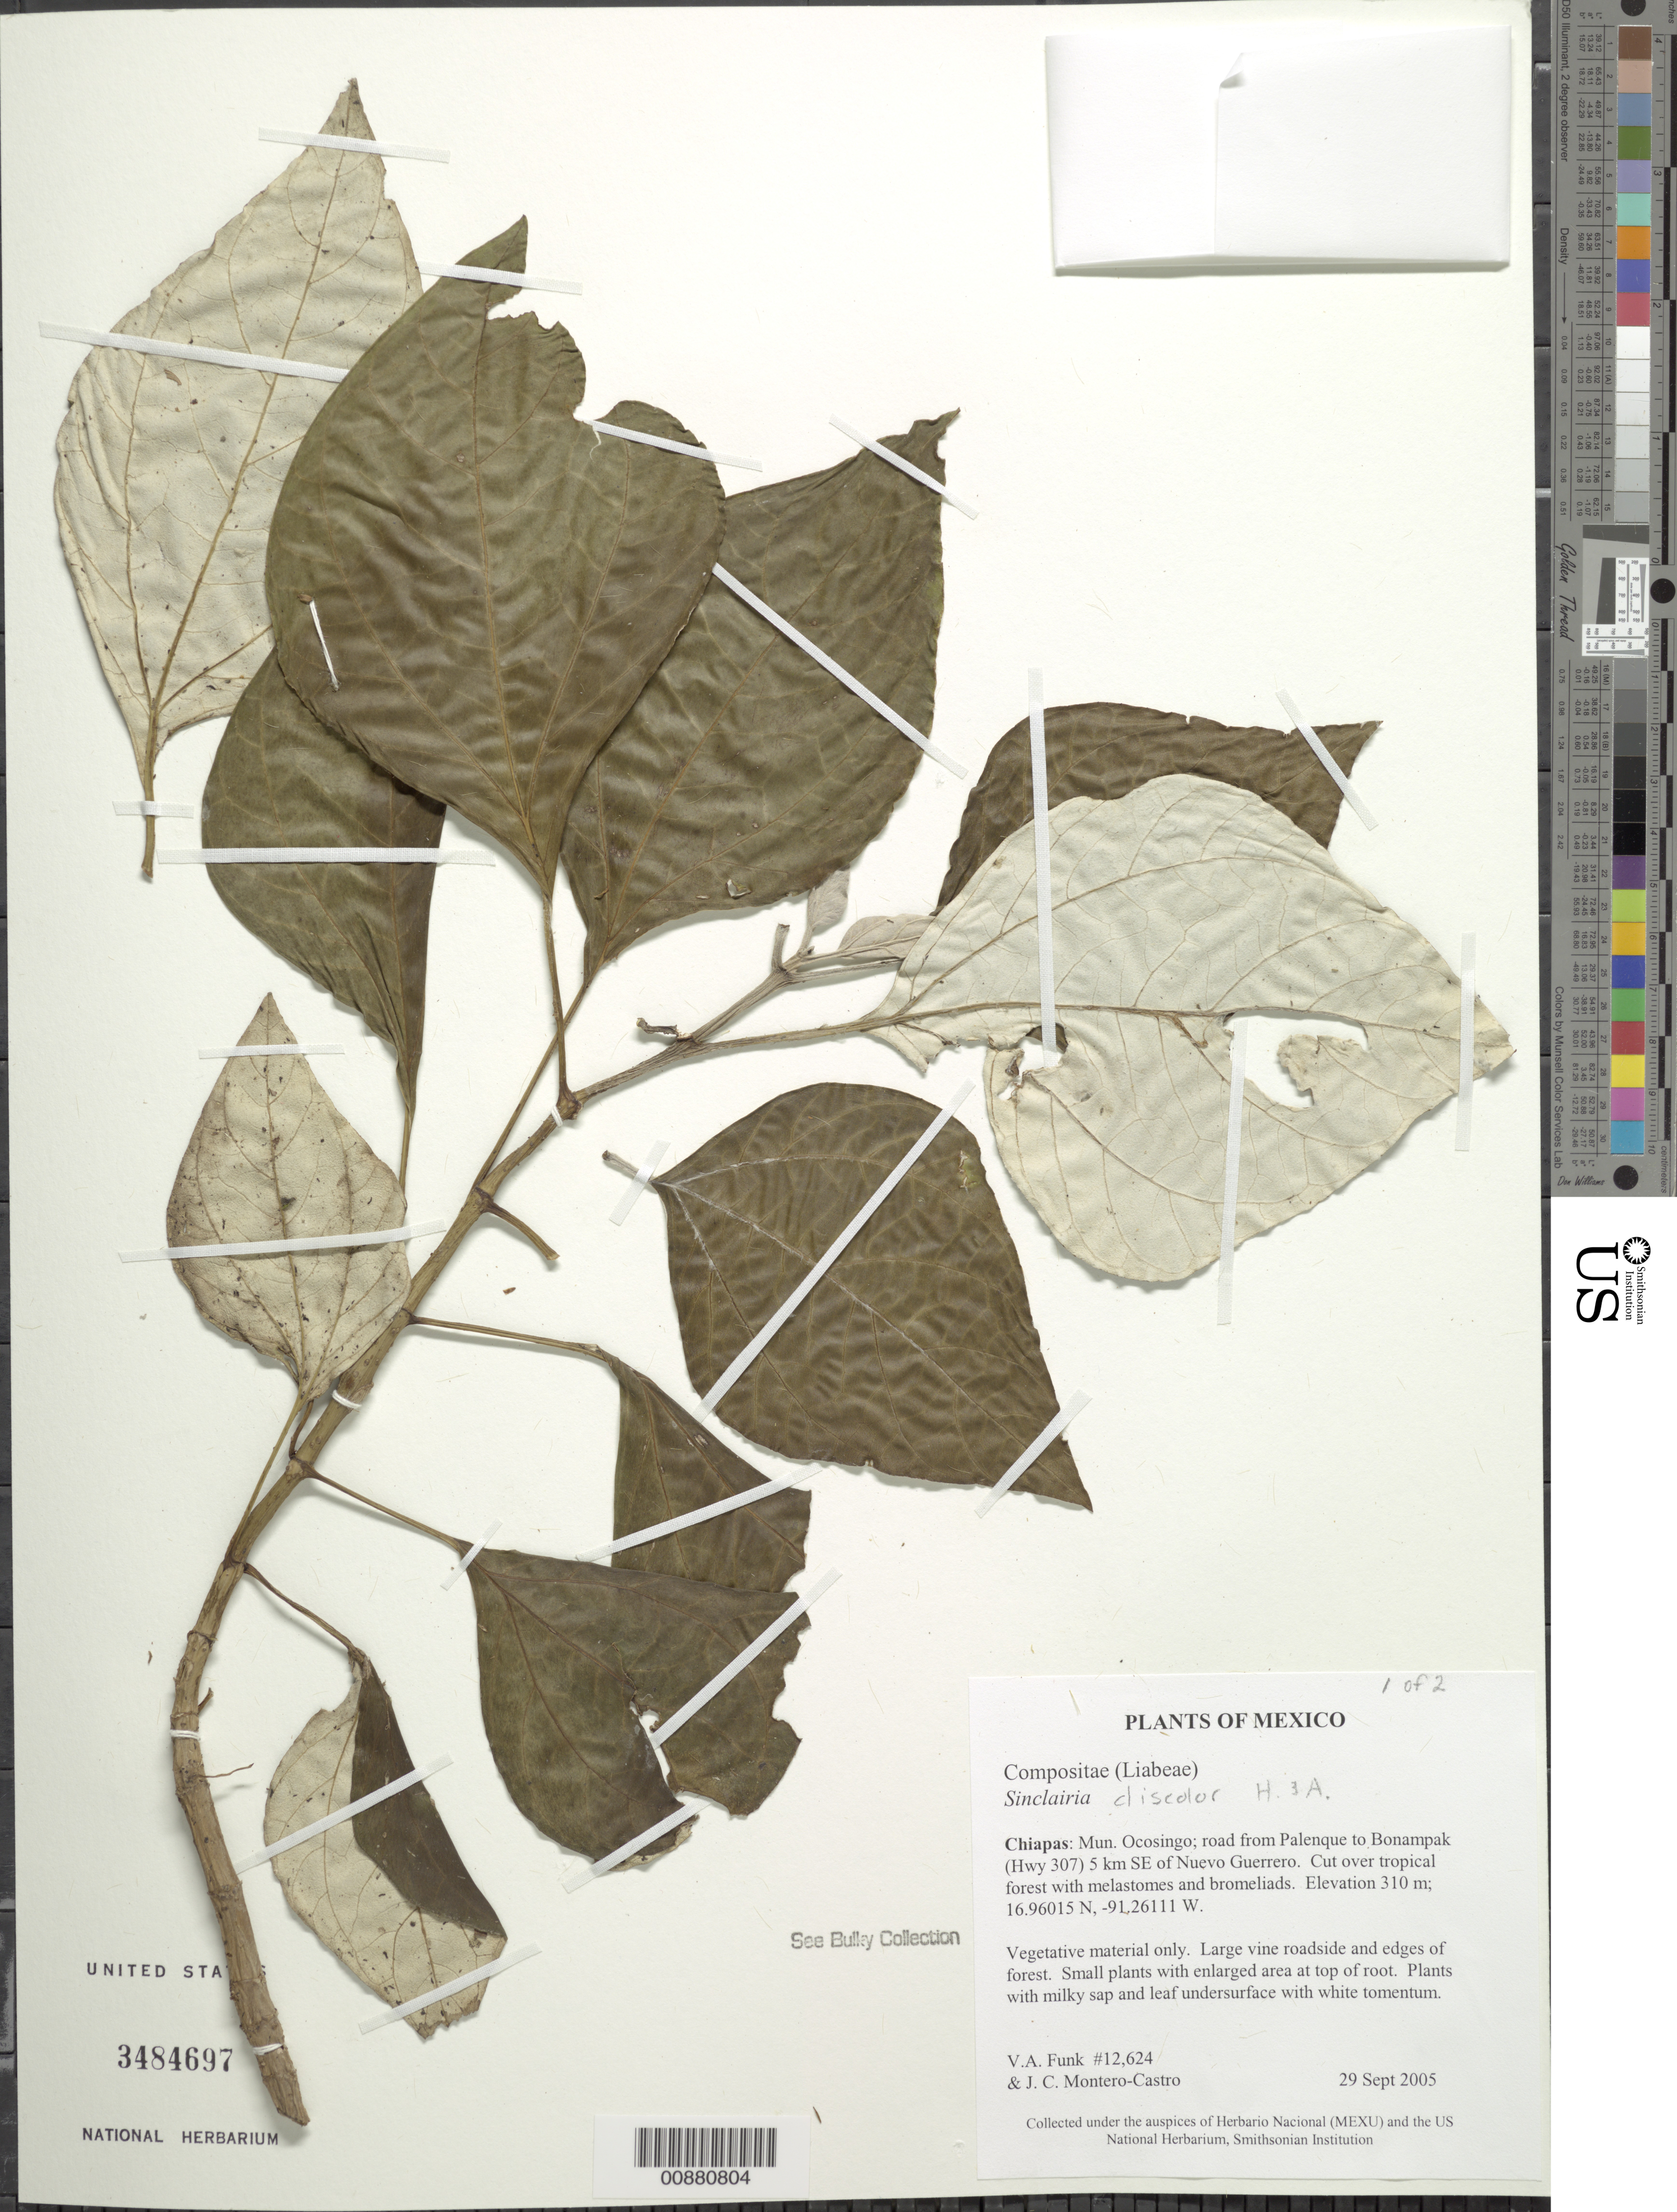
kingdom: Plantae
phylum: Tracheophyta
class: Magnoliopsida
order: Asterales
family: Asteraceae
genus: Sinclairia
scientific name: Sinclairia discolor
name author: Hook. & Arn.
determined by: Funk, Vicki A., (BOT), Smithsonian Institution - National Museum of Natural History (UNITED STATES)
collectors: V. Funk & J. Montero-Castro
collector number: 12624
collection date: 2005-09-29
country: Mexico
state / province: Chiapas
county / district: Ocosingo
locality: Road from Palenque to Bonampak (Hwy 307) 5 km SE of Nuevo Guerrero.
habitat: Cut over tropical forest with Melastomes and Bromeliads; roadsides and edges of forest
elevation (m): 310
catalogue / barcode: US 3484697